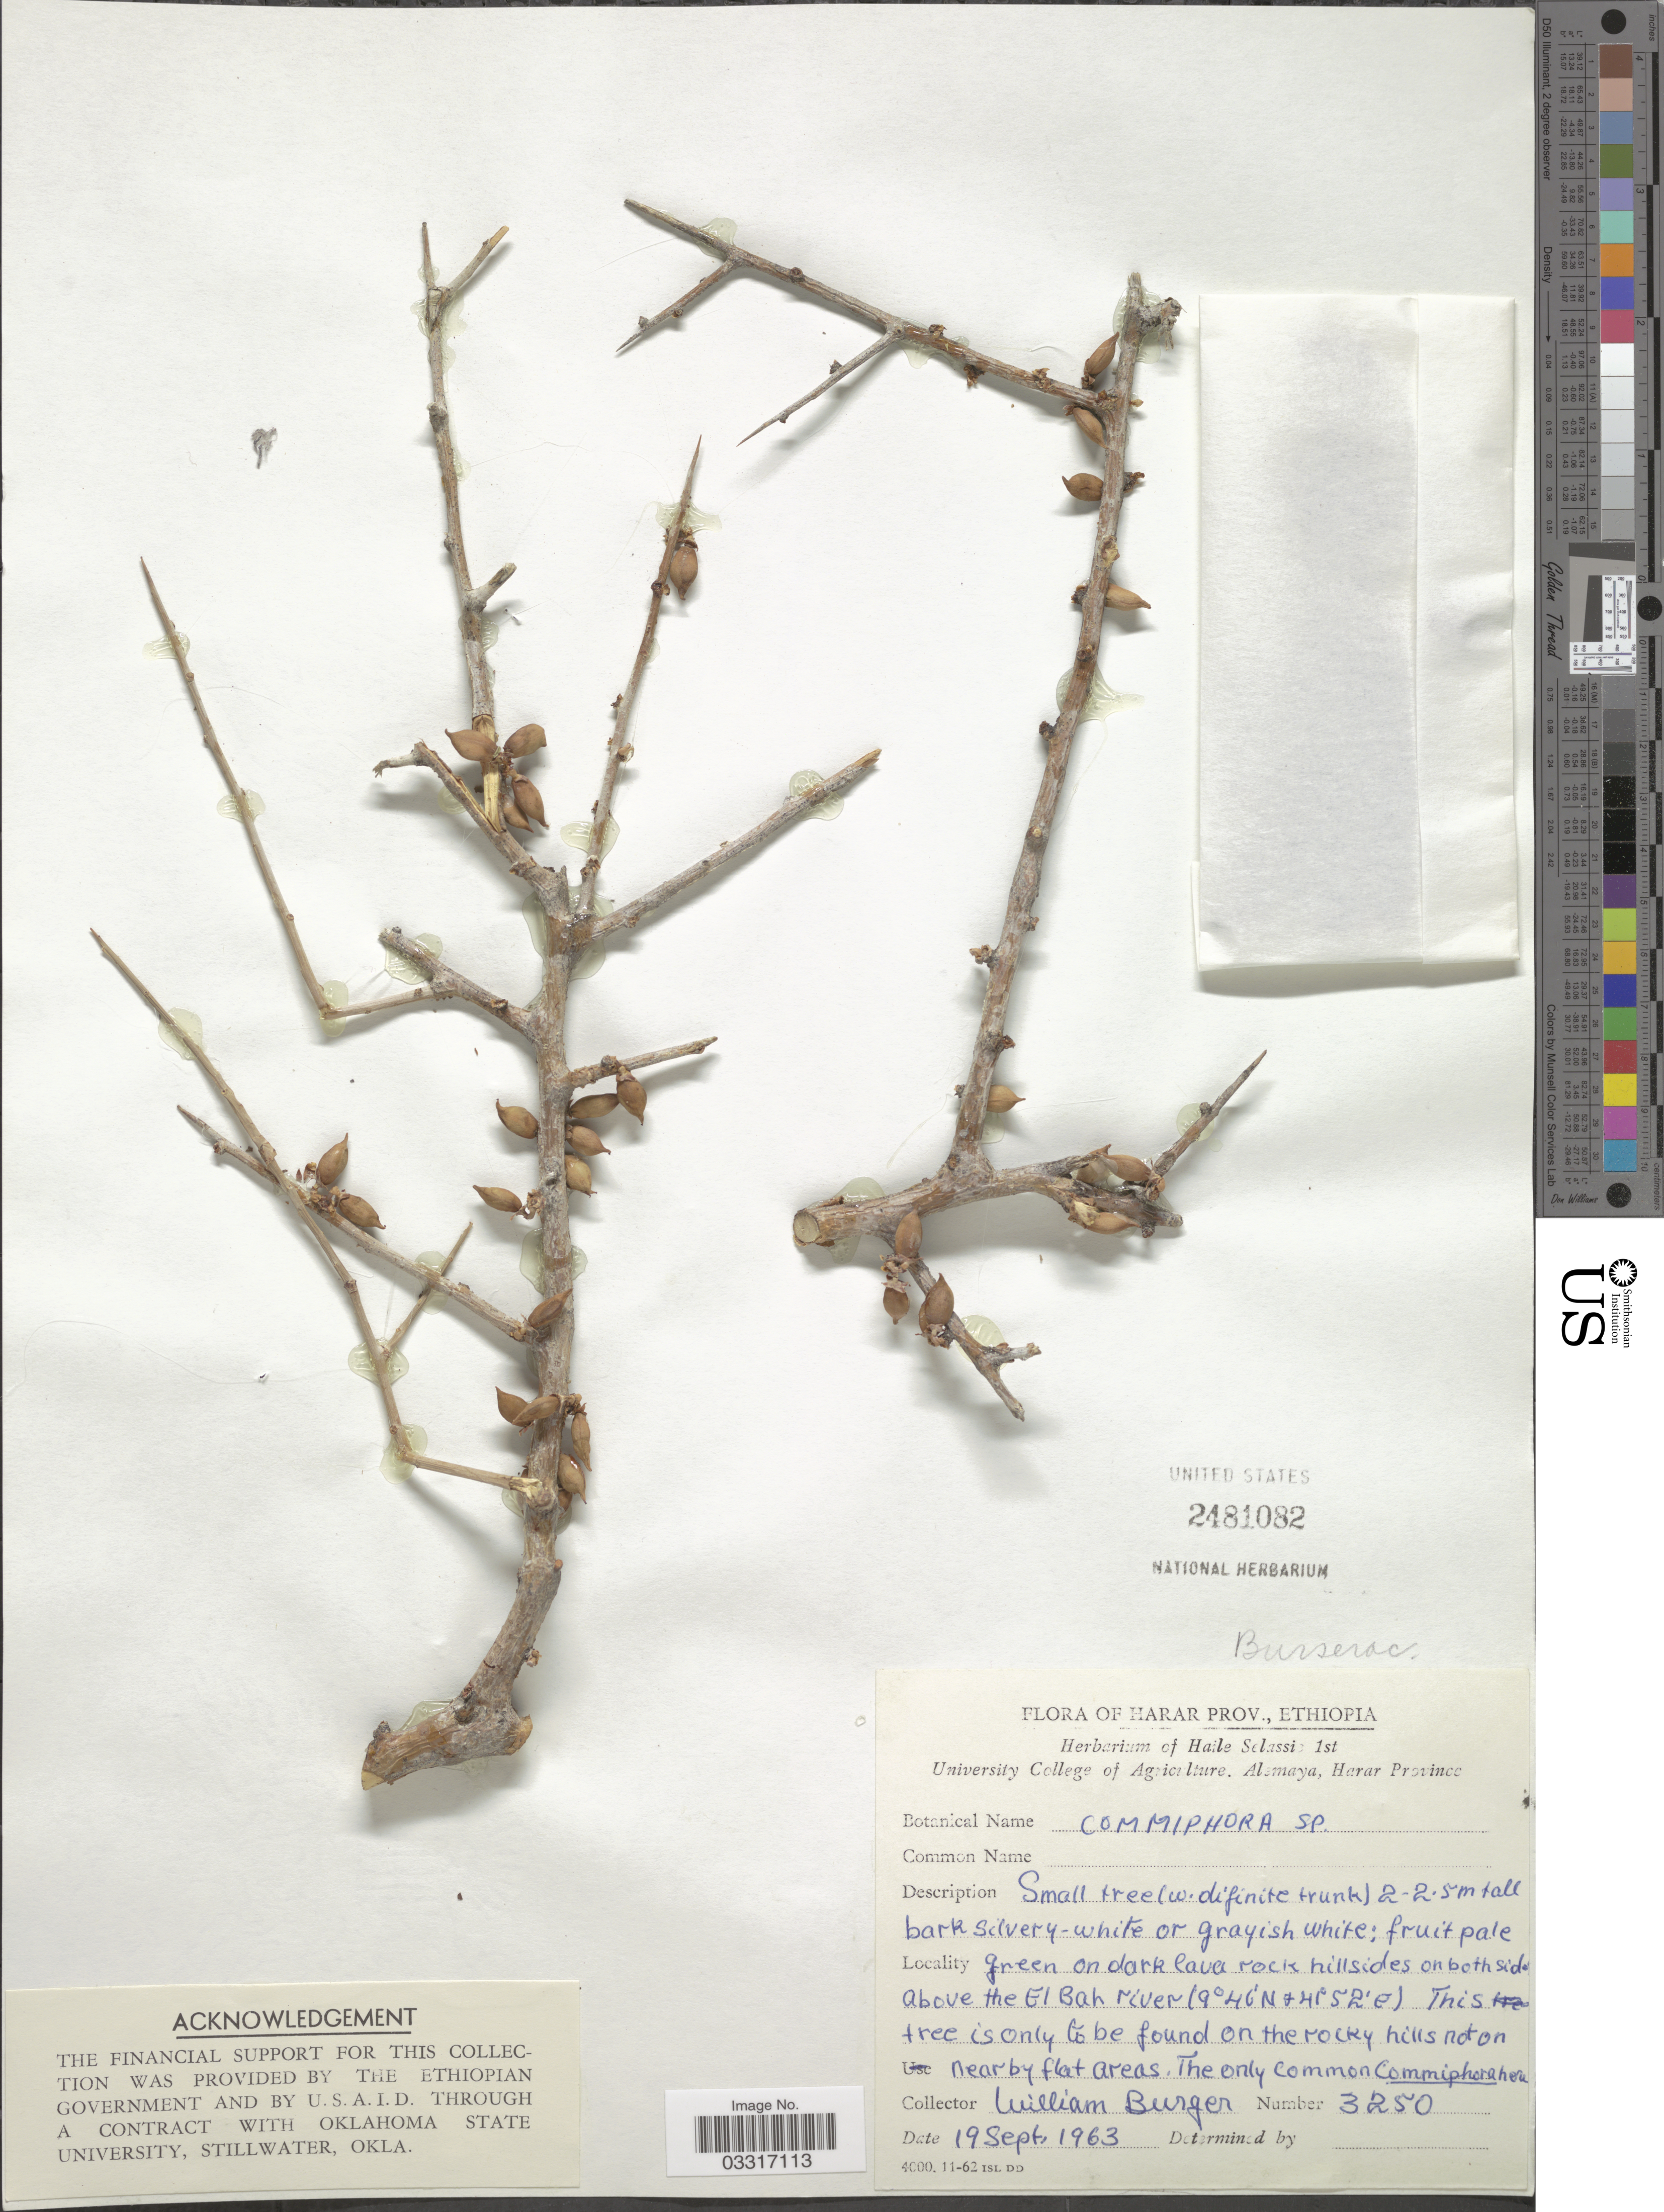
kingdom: Plantae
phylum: Tracheophyta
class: Magnoliopsida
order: Sapindales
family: Burseraceae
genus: Commiphora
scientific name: Commiphora sp.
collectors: W. Burger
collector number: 3250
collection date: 1963-09-19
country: Ethiopia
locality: Harar Prov. On both side above the El Bah river.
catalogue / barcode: US 2481082